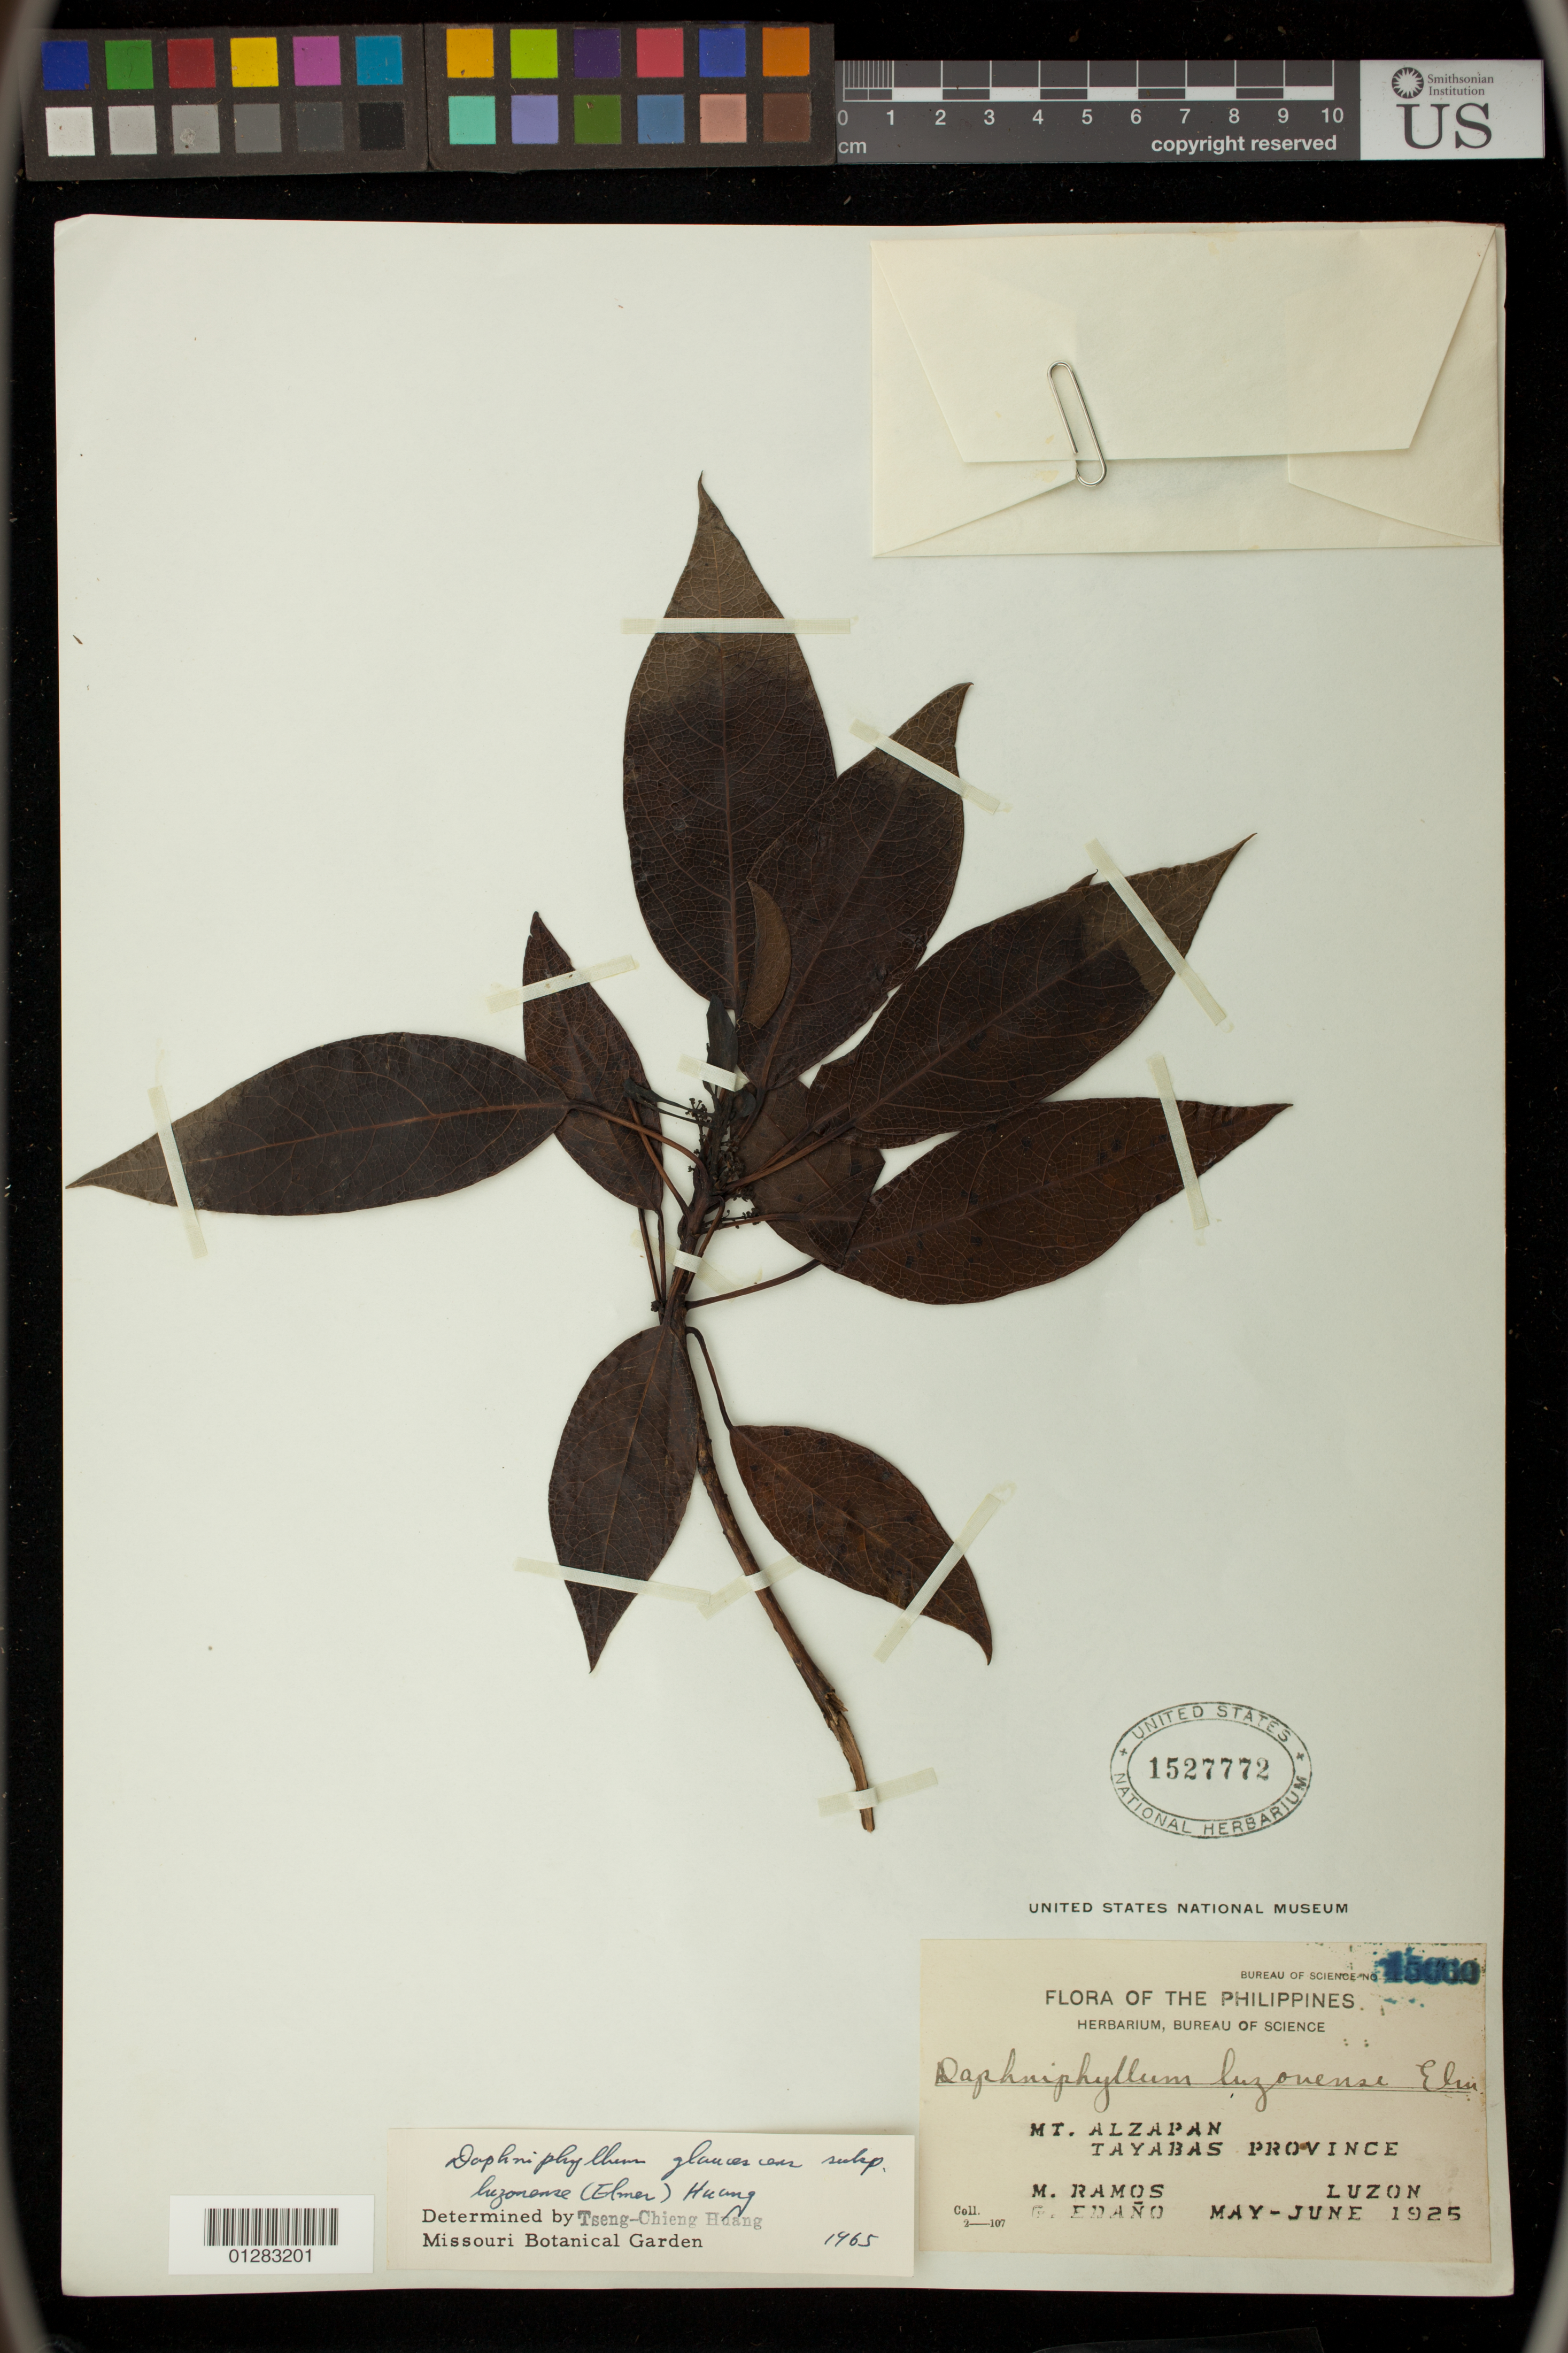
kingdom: Plantae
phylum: Tracheophyta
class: Magnoliopsida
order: Saxifragales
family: Daphniphyllaceae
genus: Daphniphyllum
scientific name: Daphniphyllum glaucescens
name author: Blume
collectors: M. Ramos & G. Edaño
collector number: Bur. Sci. 15060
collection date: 1925-05/1925-06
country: Philippines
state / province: Calabarzon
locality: Mt. Alzapan, Tayabas Province Luzon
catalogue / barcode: US 1527772